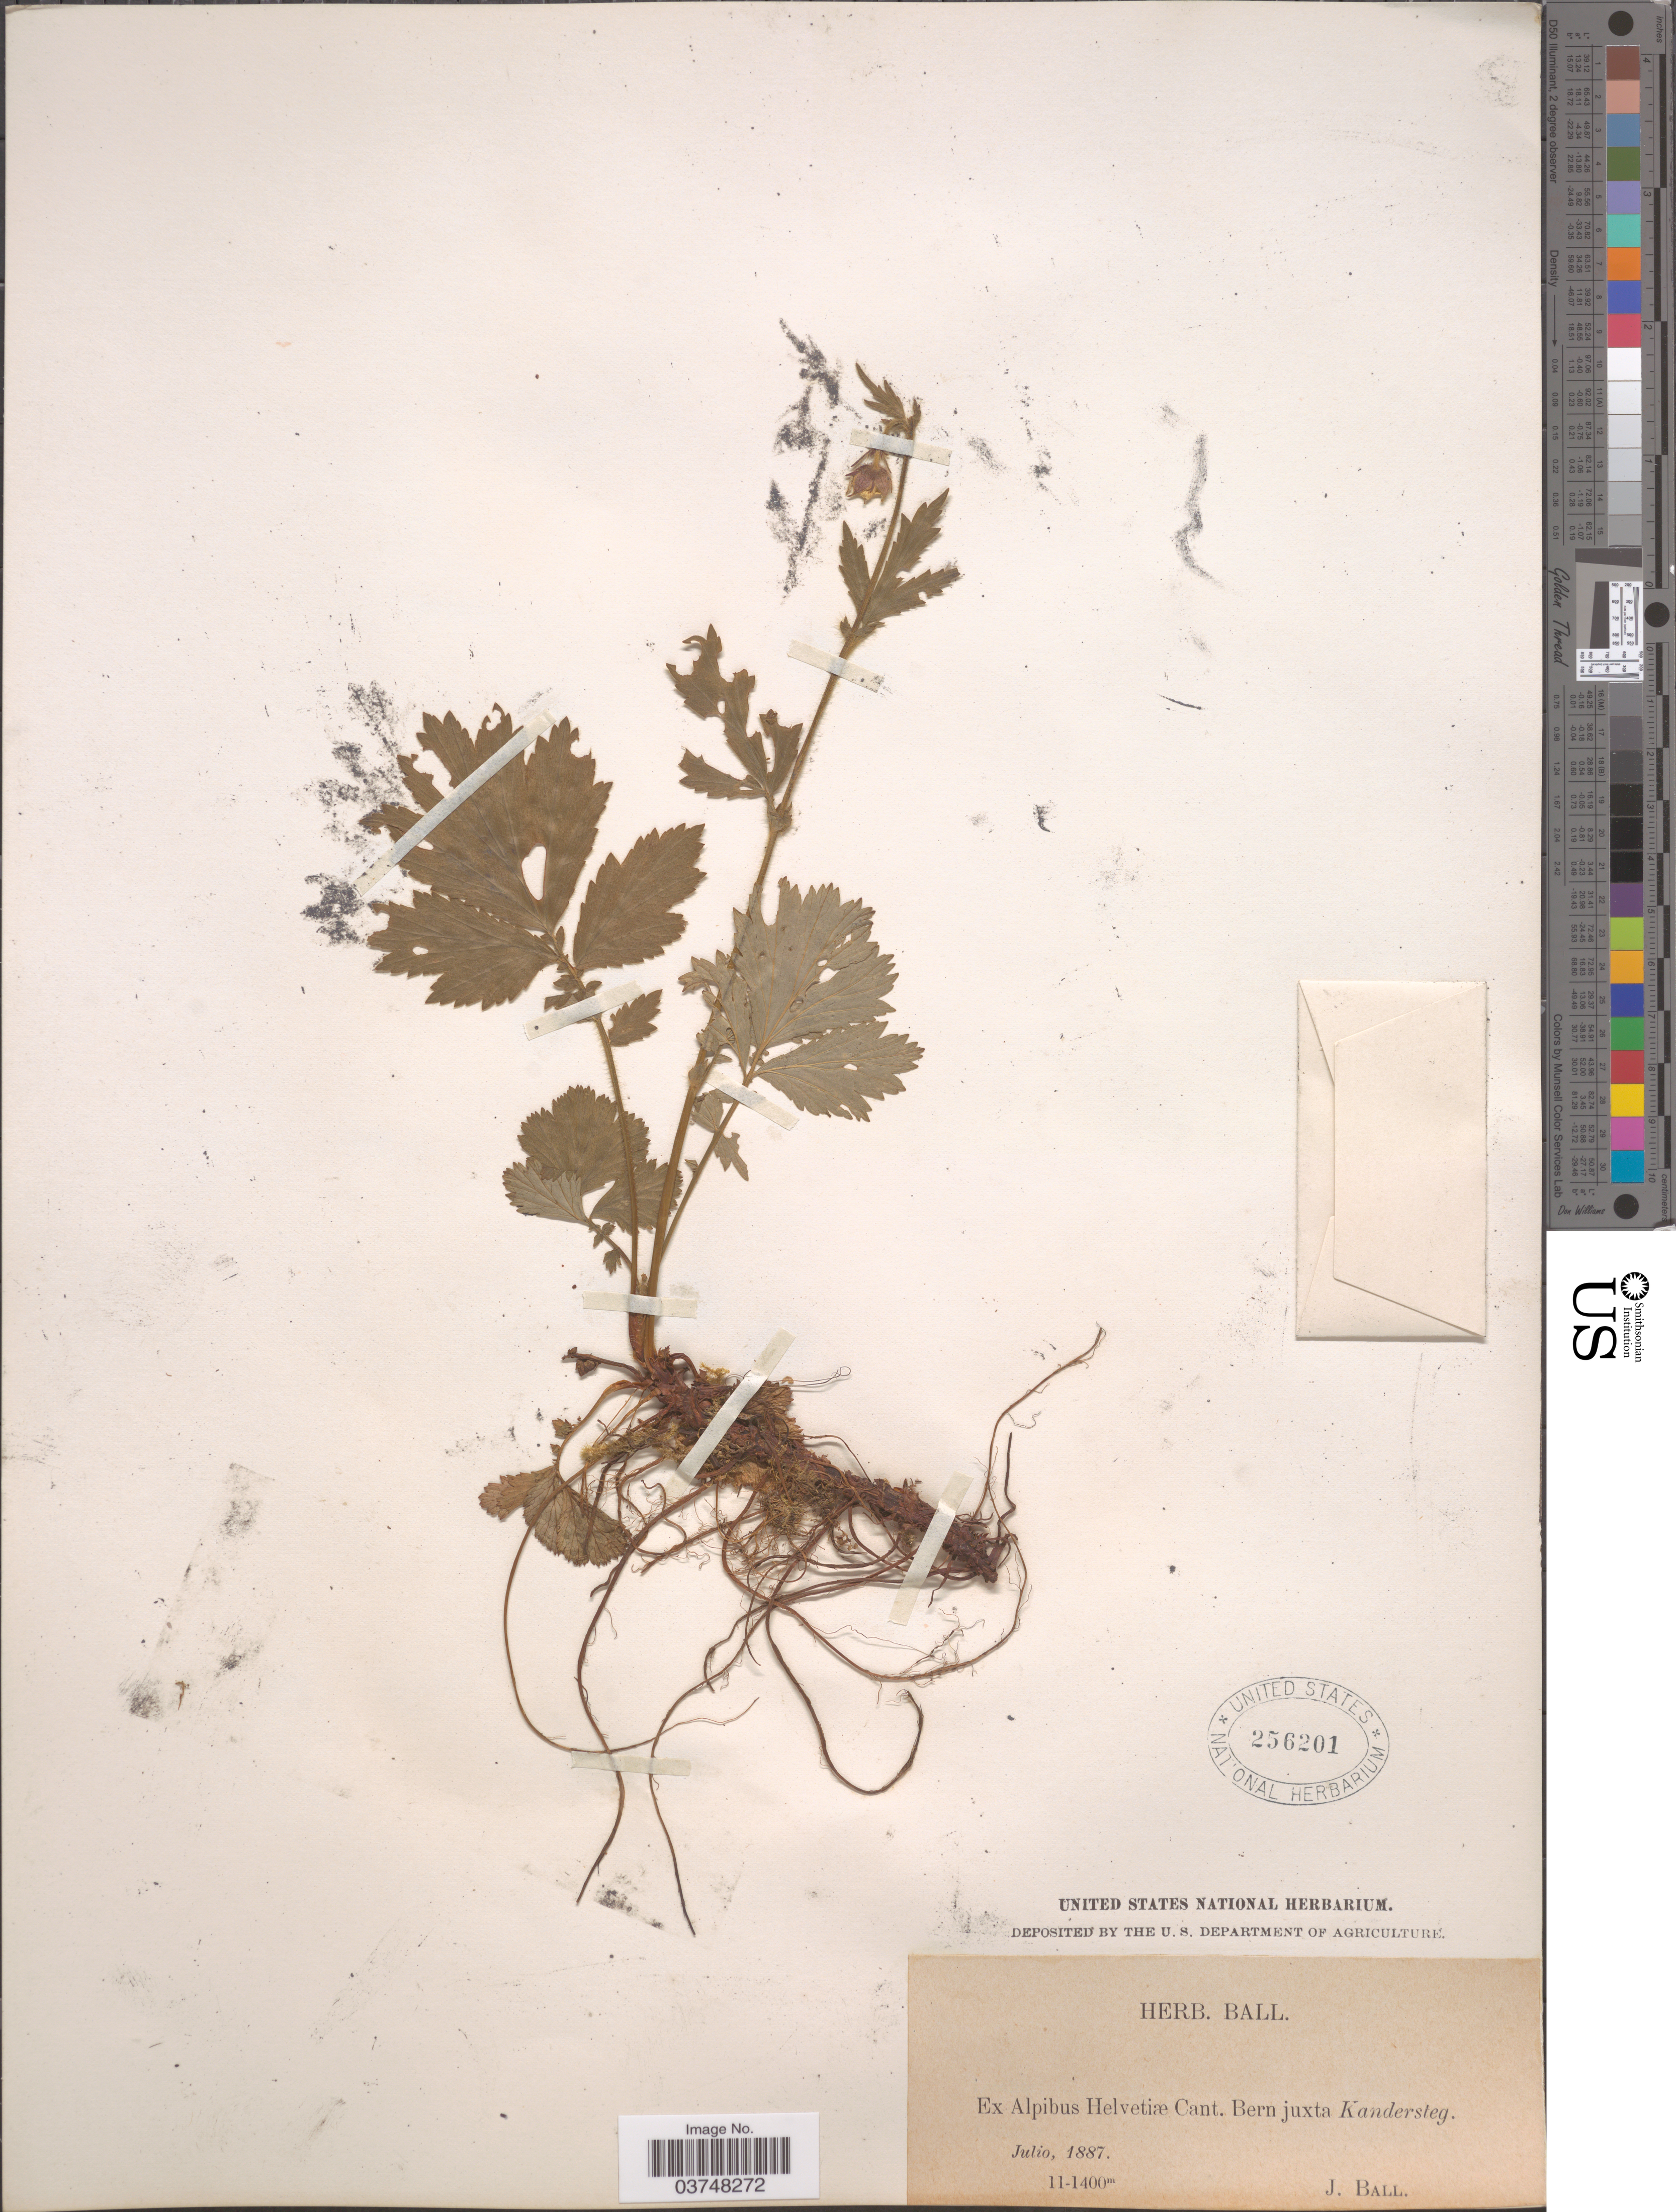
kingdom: Plantae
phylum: Tracheophyta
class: Magnoliopsida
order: Rosales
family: Rosaceae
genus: Geum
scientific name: Geum sp.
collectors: J. Ball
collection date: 1887-07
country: Switzerland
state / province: Bern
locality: Ex Alpibus Helvetiæ Cant. Bern juxta Kandersteg.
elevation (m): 1100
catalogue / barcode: US 256201